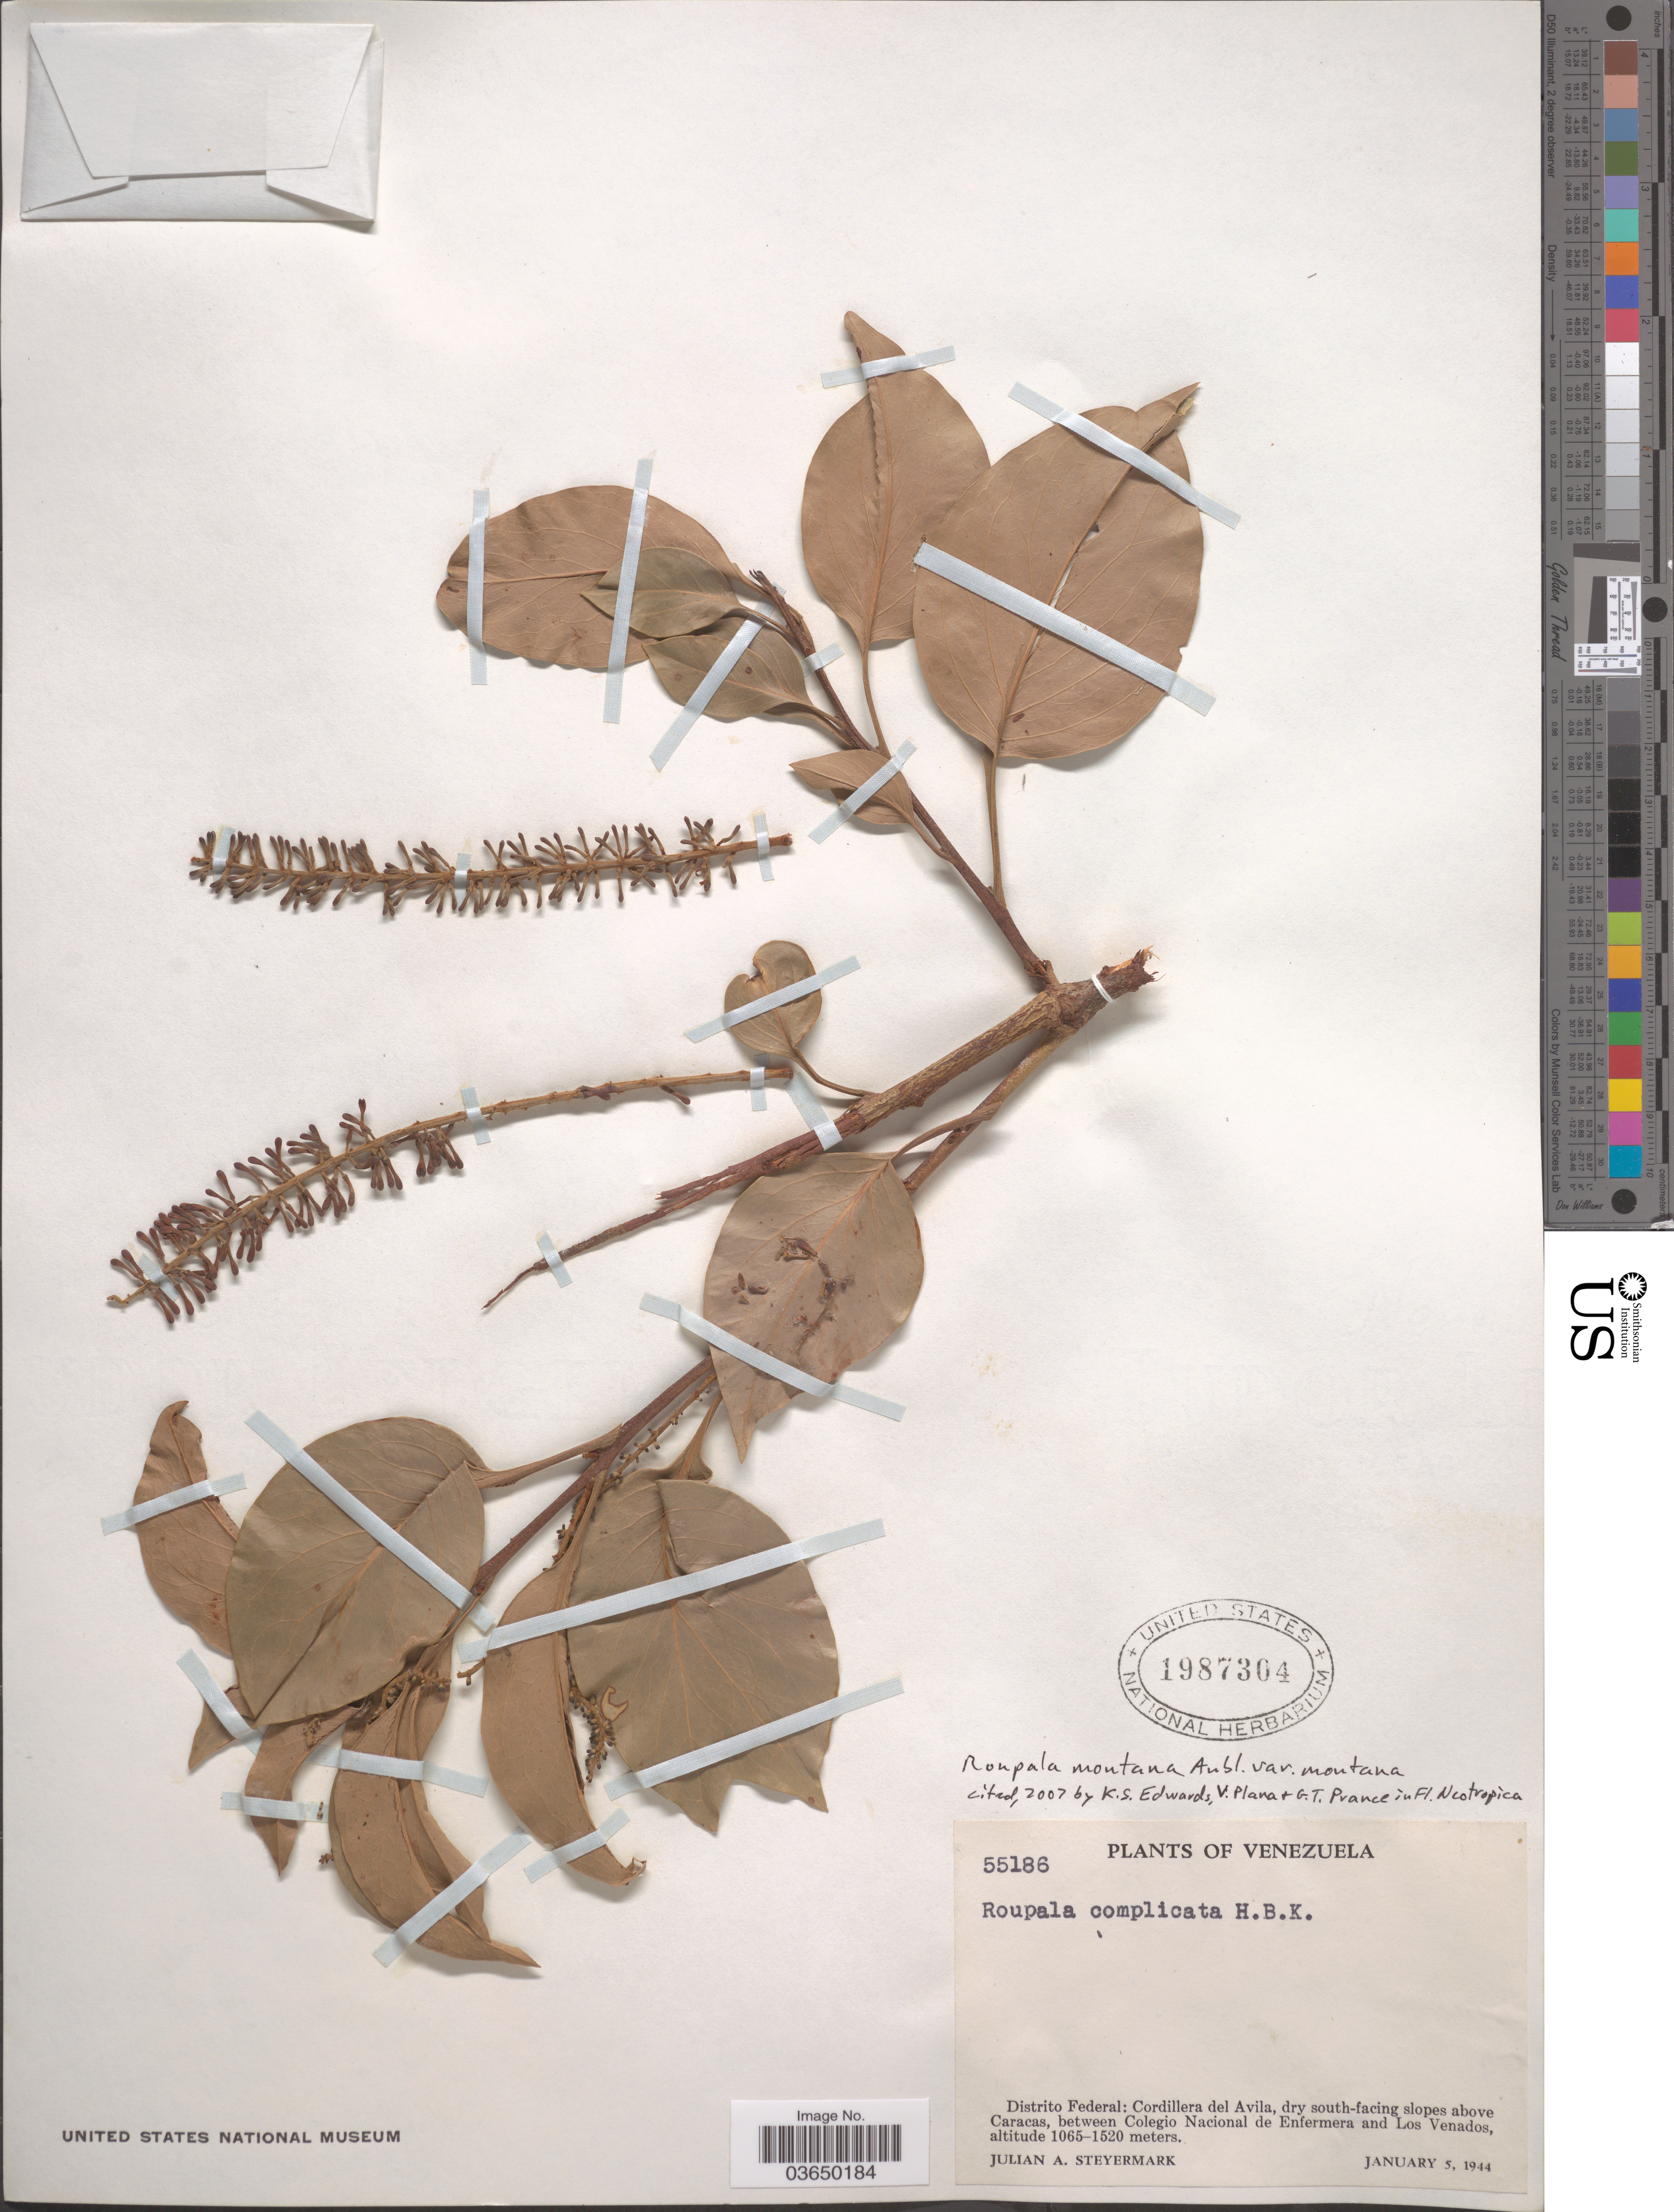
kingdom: Plantae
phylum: Tracheophyta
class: Magnoliopsida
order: Proteales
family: Proteaceae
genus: Roupala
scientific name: Roupala montana var. montana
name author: Aubl.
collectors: J. Steyermark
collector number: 55186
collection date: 1944-01-05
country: Venezuela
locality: Distrito Federal: Cordillera del Avila, dry south-facing slopes above Caracas, between Colegio Nacional de Enfermera and Los Venados.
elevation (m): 1065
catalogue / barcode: US 1987304